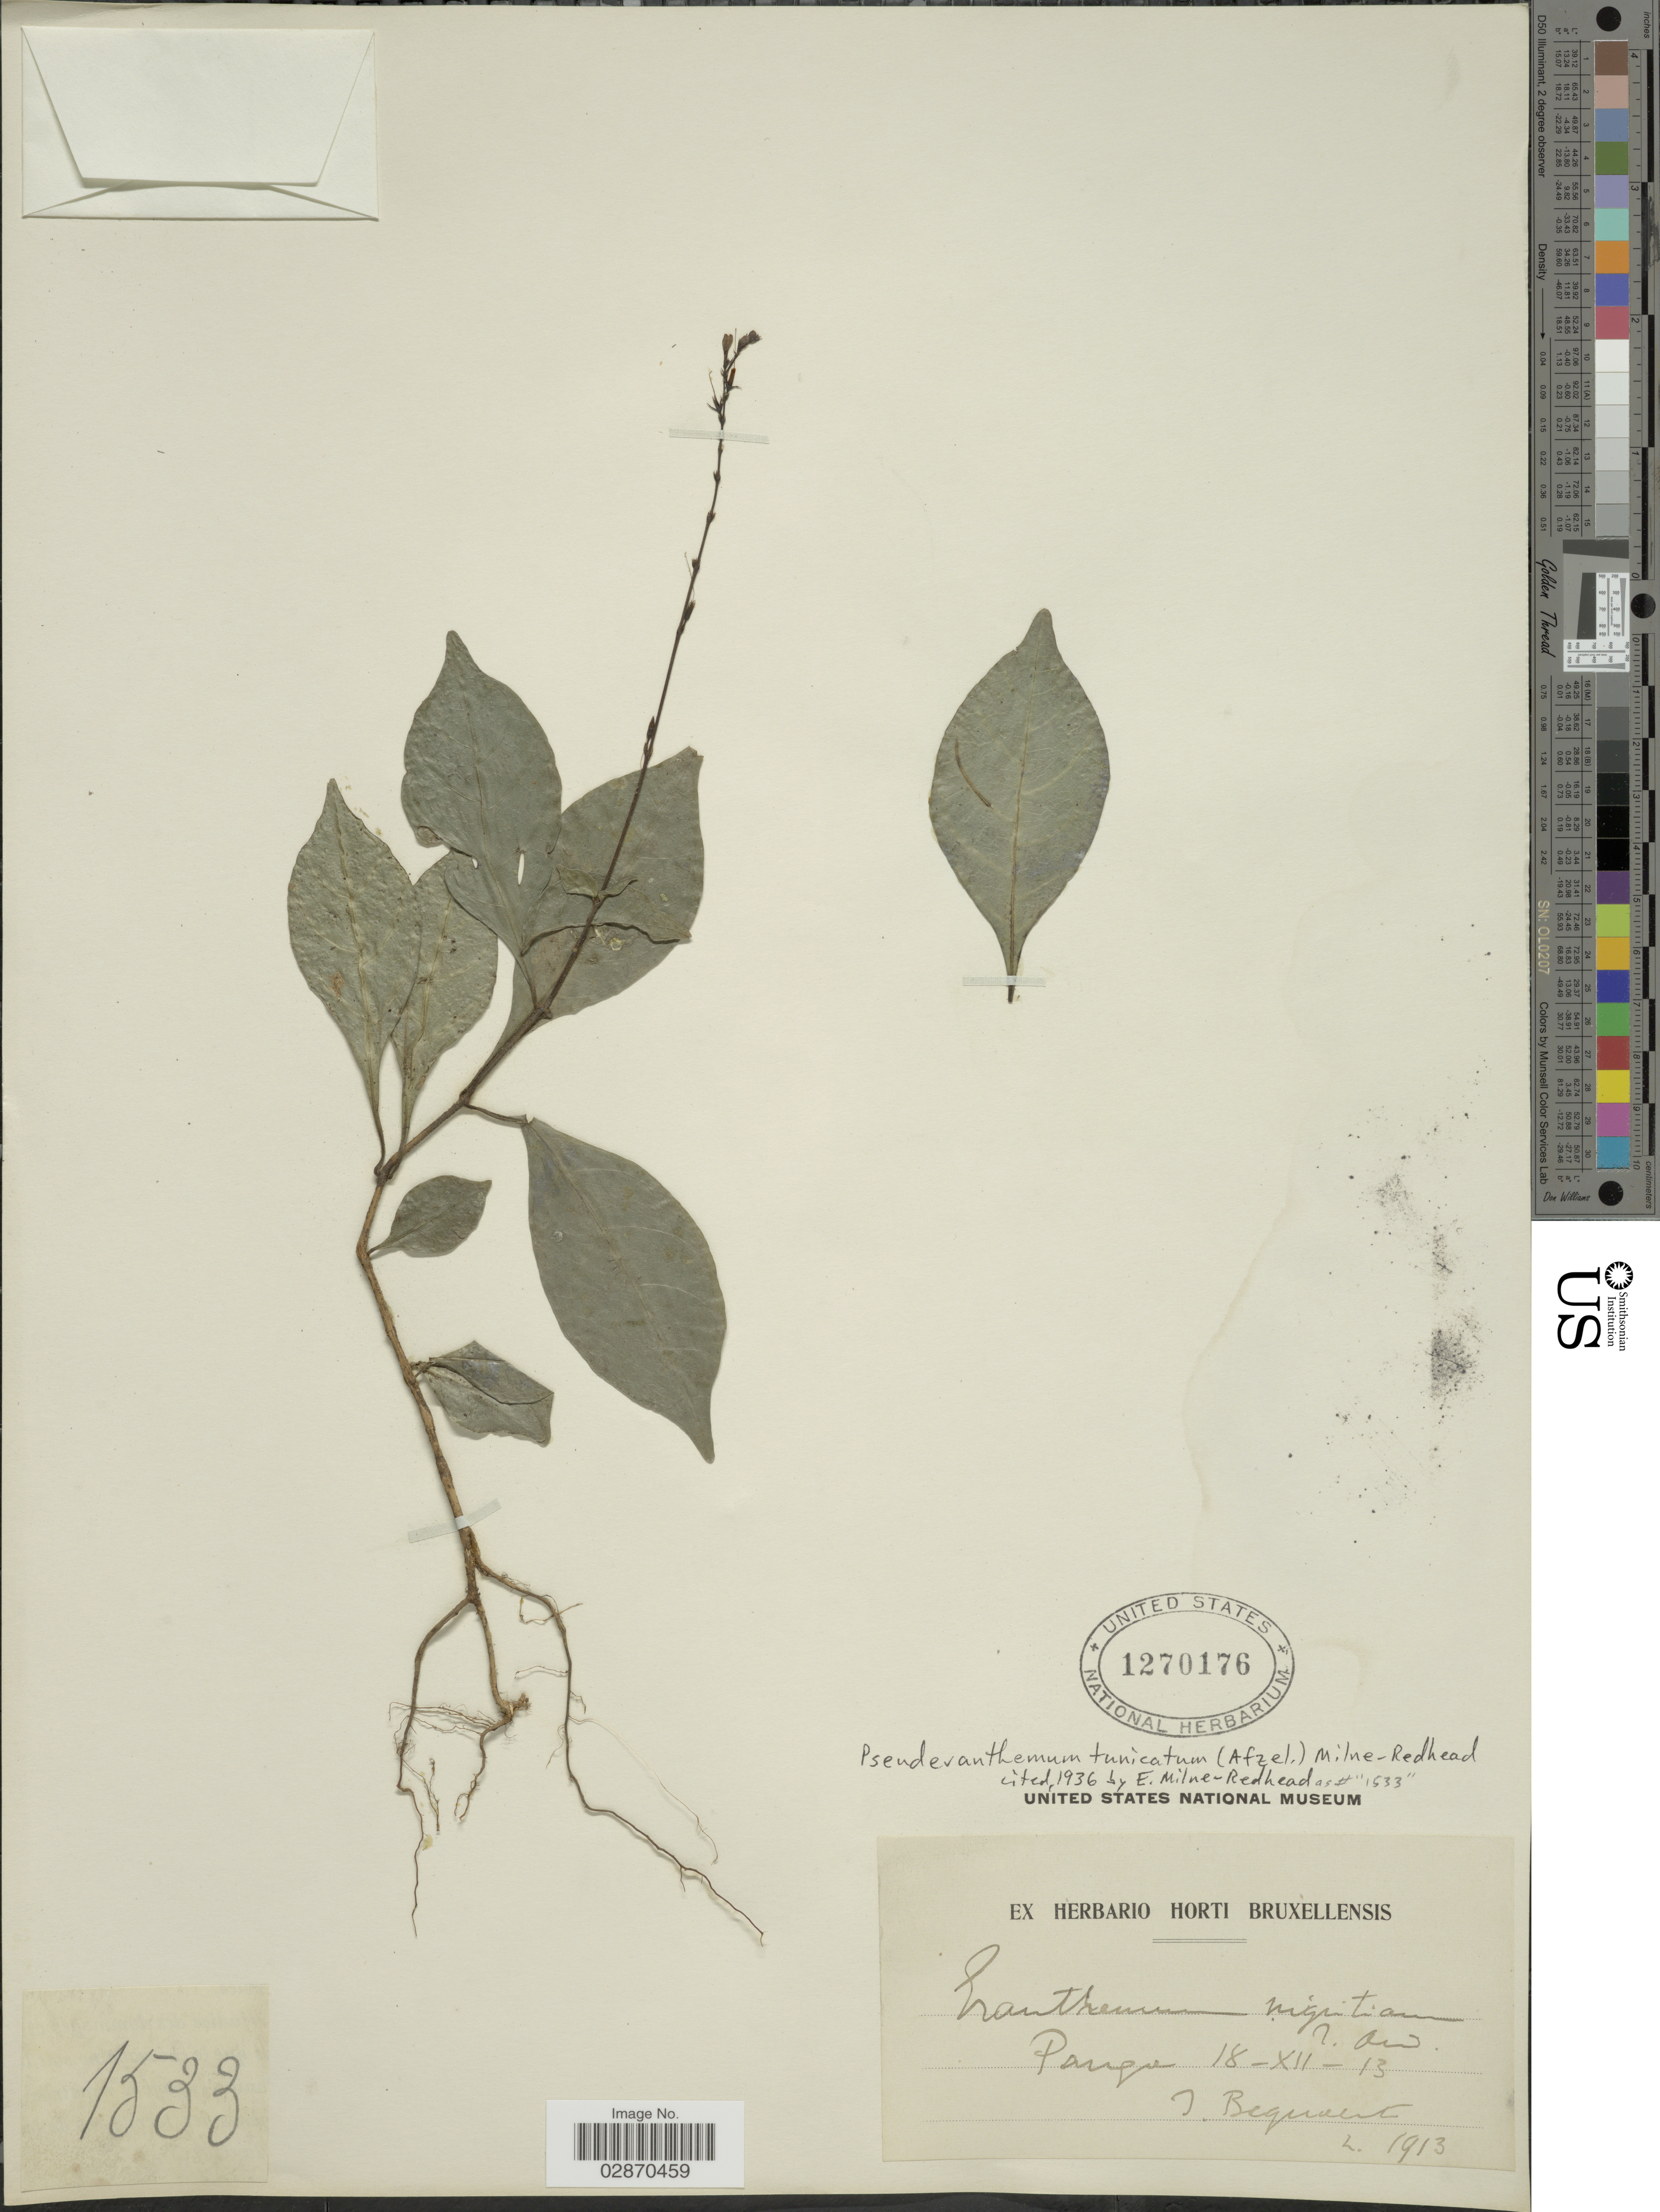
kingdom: Plantae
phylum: Tracheophyta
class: Magnoliopsida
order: Lamiales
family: Acanthaceae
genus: Pseuderanthemum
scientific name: Pseuderanthemum tunicatum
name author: (Afzel.) Milne-Redh.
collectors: J. Bequaert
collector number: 1533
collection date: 1913-12-18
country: Congo, Democratic Republic of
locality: Pange.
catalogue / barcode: US 1270176